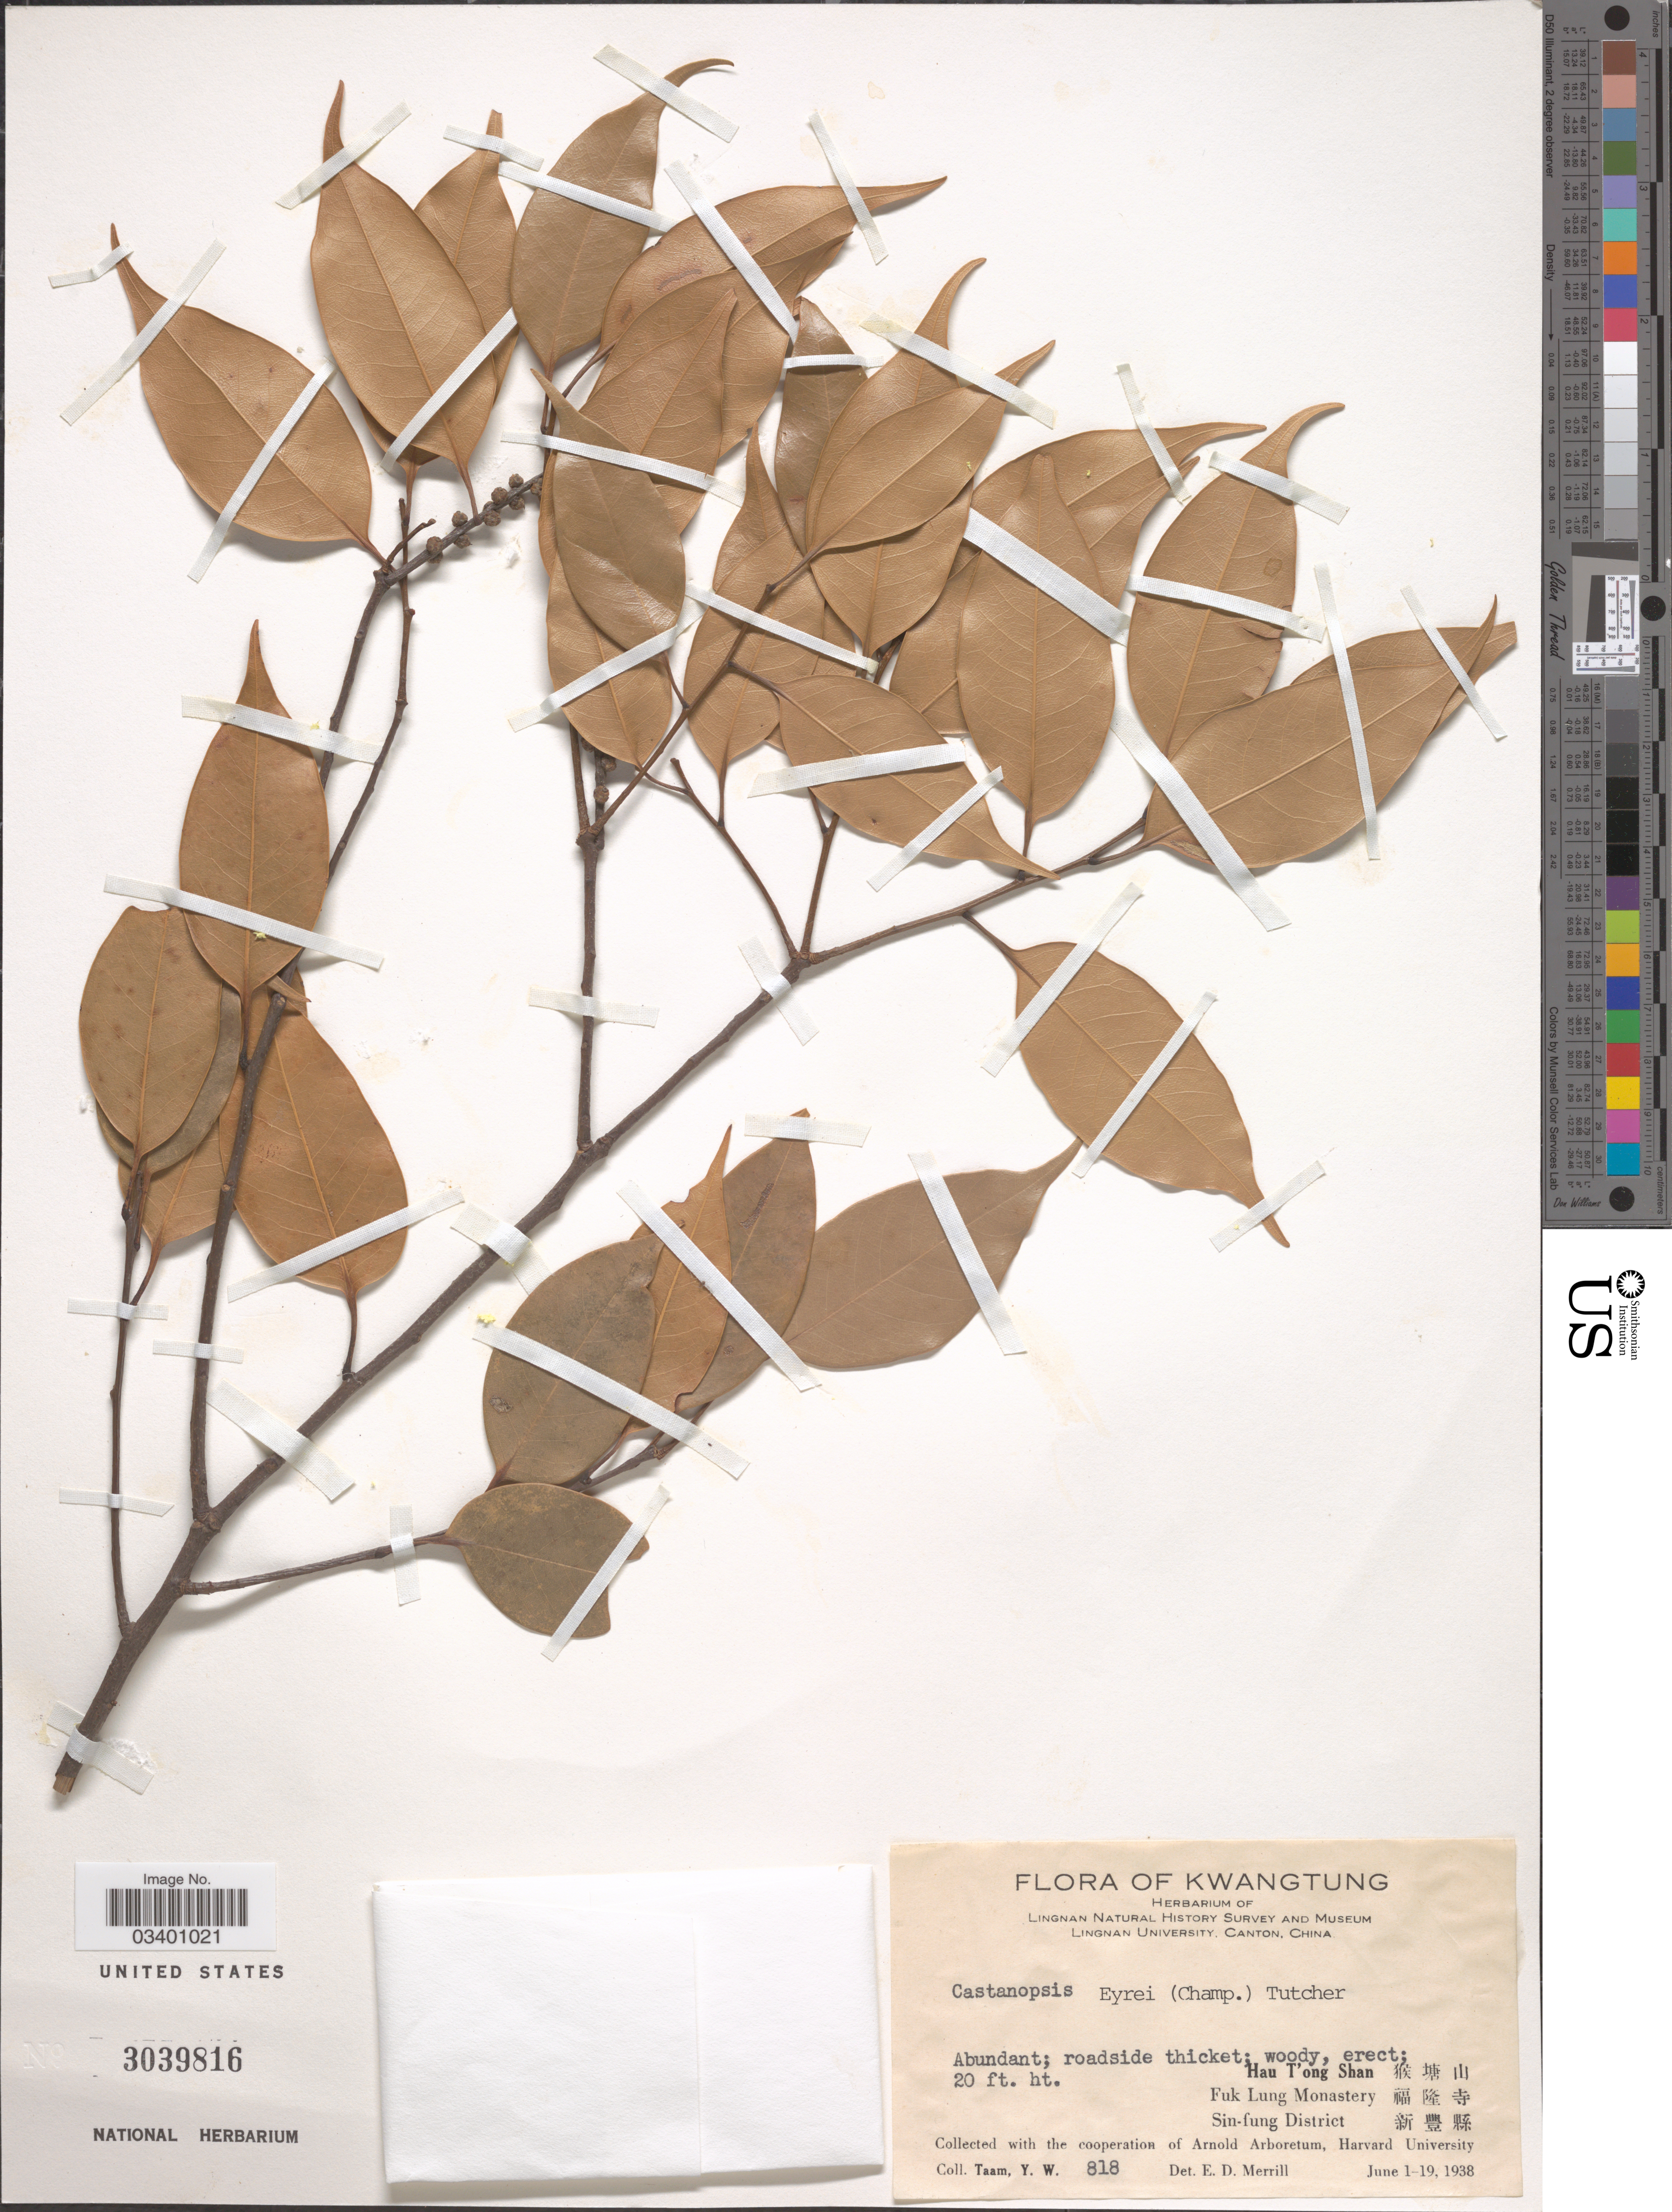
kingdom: Plantae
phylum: Tracheophyta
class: Magnoliopsida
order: Fagales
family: Fagaceae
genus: Castanopsis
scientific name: Castanopsis eyrei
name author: Tutcher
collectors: Y. W. Taam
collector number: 818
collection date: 1938-06-01/1938-06-19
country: China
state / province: Guangdong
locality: Kwangtung. Hau T'ong Shan X, Fuk Lung Monastery X, Sin-fung District X.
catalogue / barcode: US 3039816